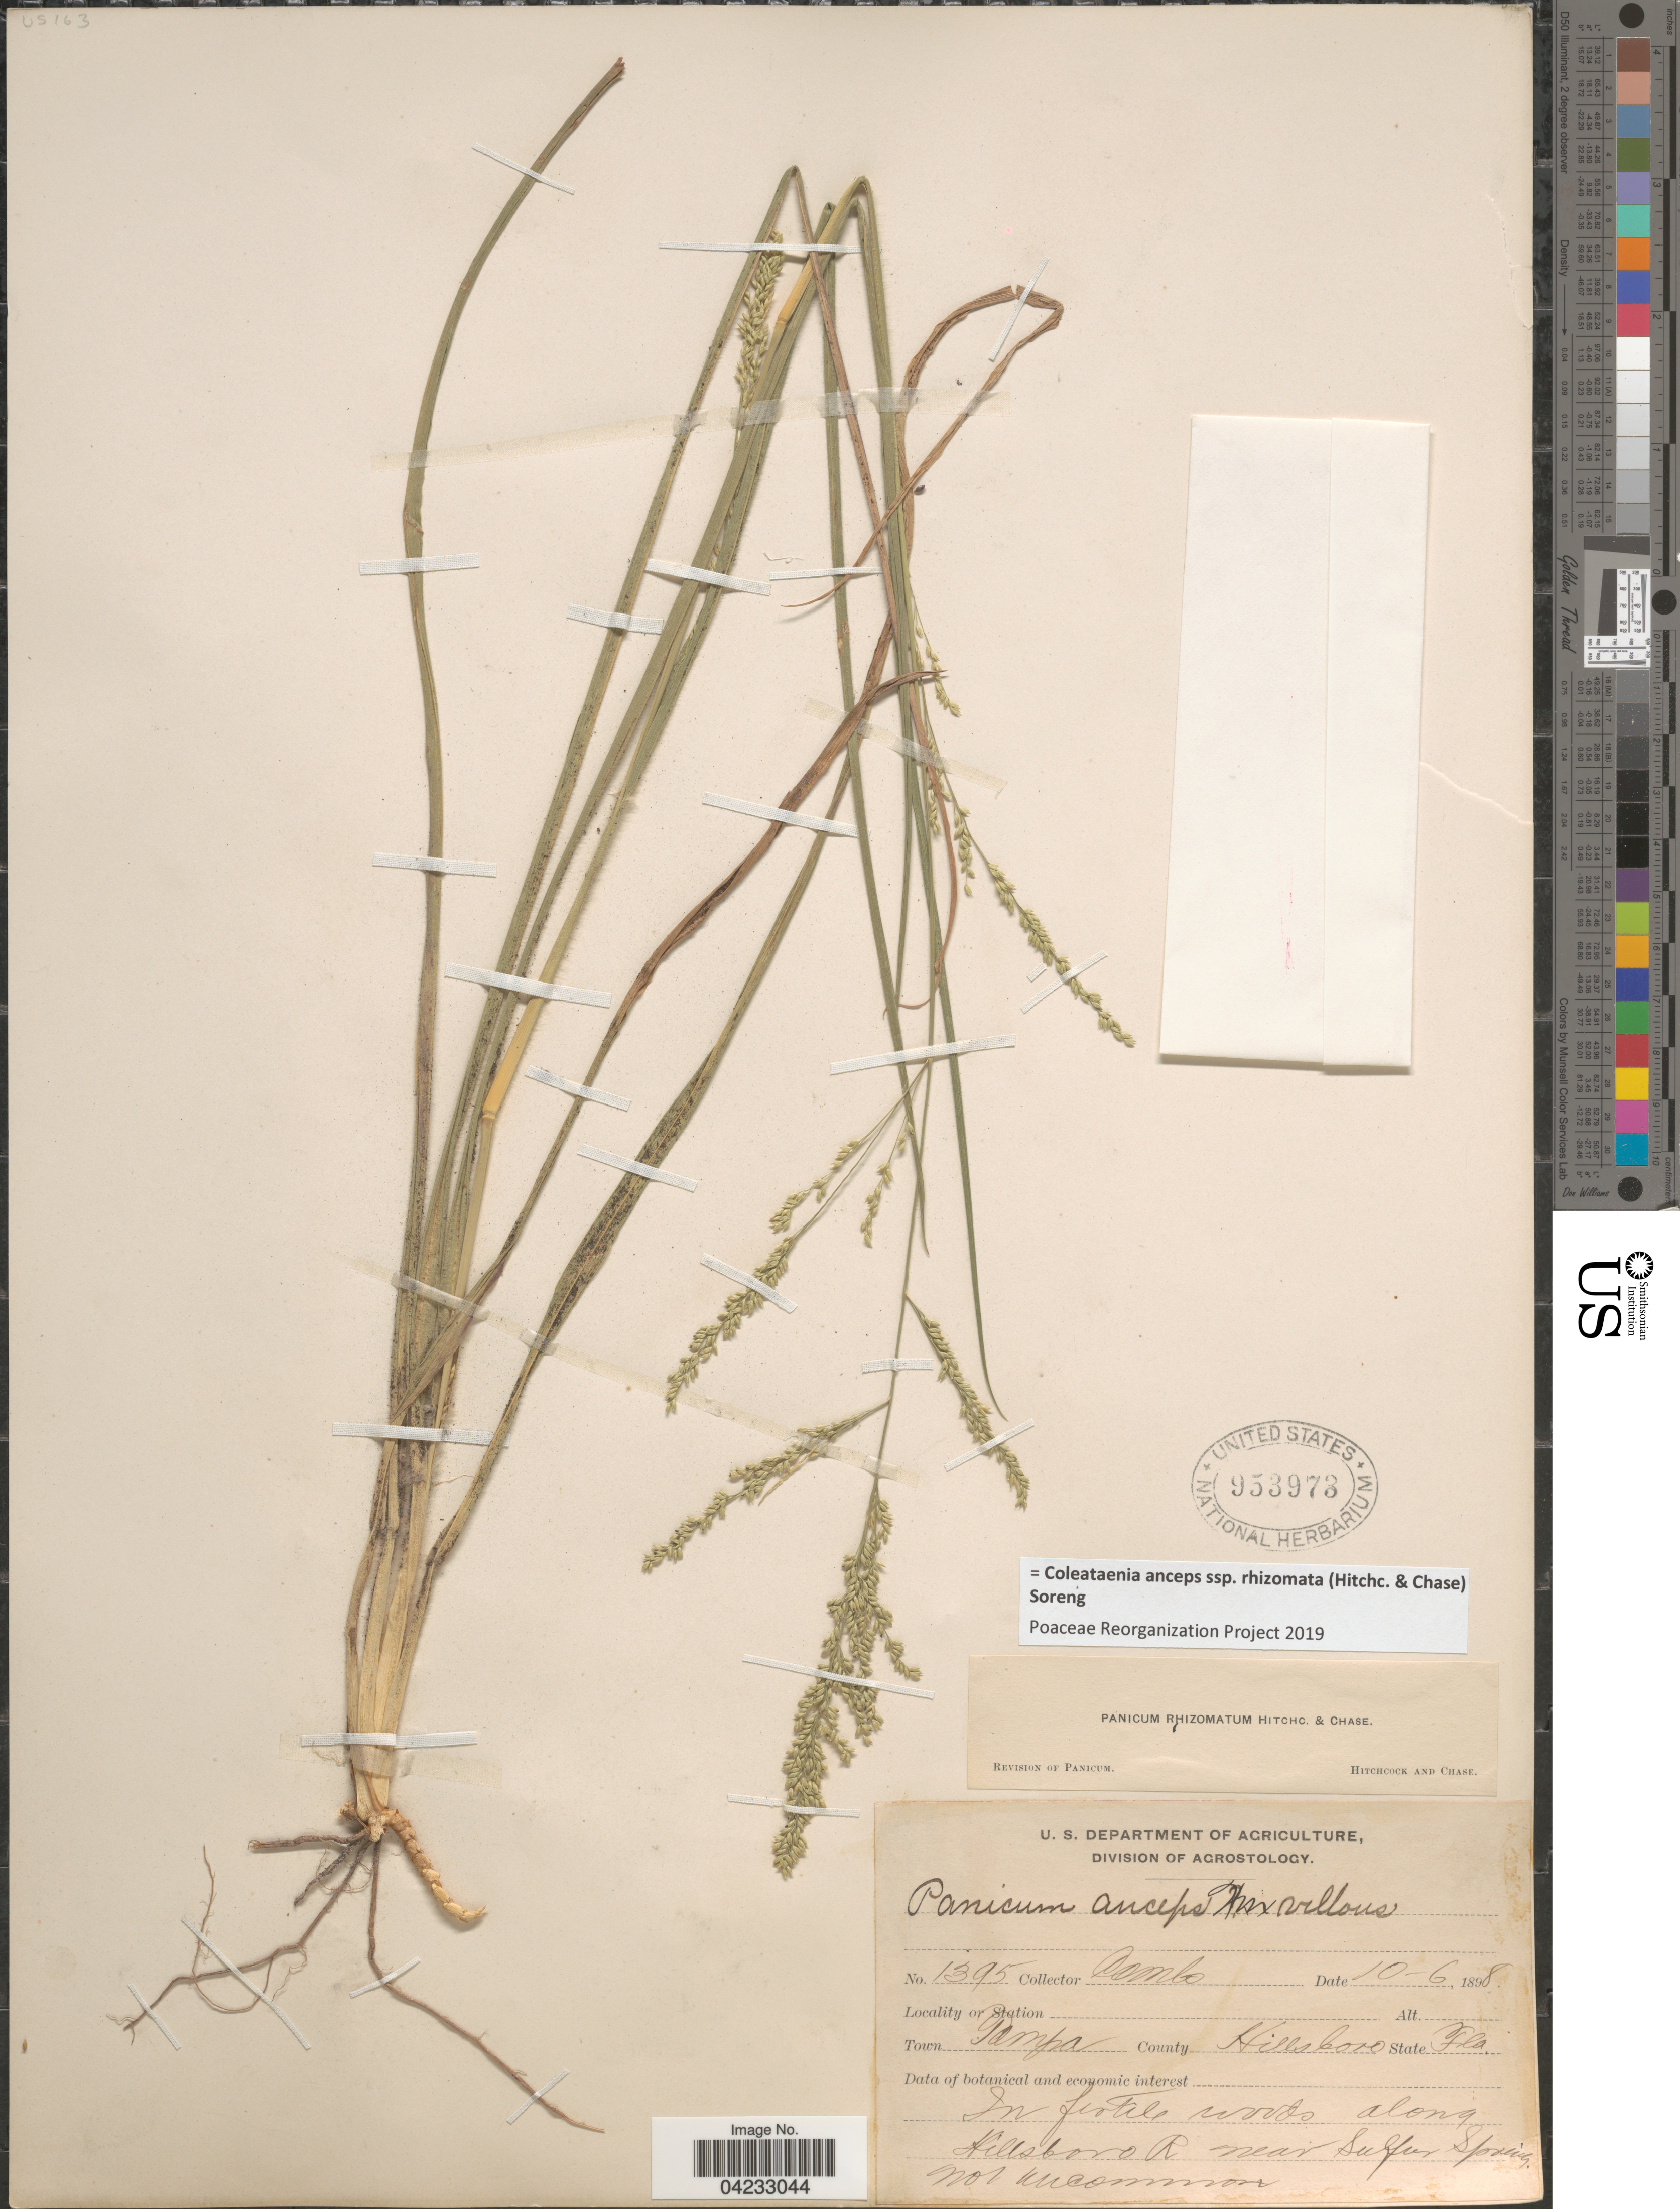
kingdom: Plantae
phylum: Tracheophyta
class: Liliopsida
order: Poales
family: Poaceae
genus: Coleataenia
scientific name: Coleataenia anceps subsp. rhizomata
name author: (Hitchc. & Chase) Soreng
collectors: -. Combs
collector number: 1395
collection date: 1898-10-06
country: United States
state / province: Florida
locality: Town Tampa. County Hillsboro. Along Hillsboro R near Sulfur Spring.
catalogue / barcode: US 953973